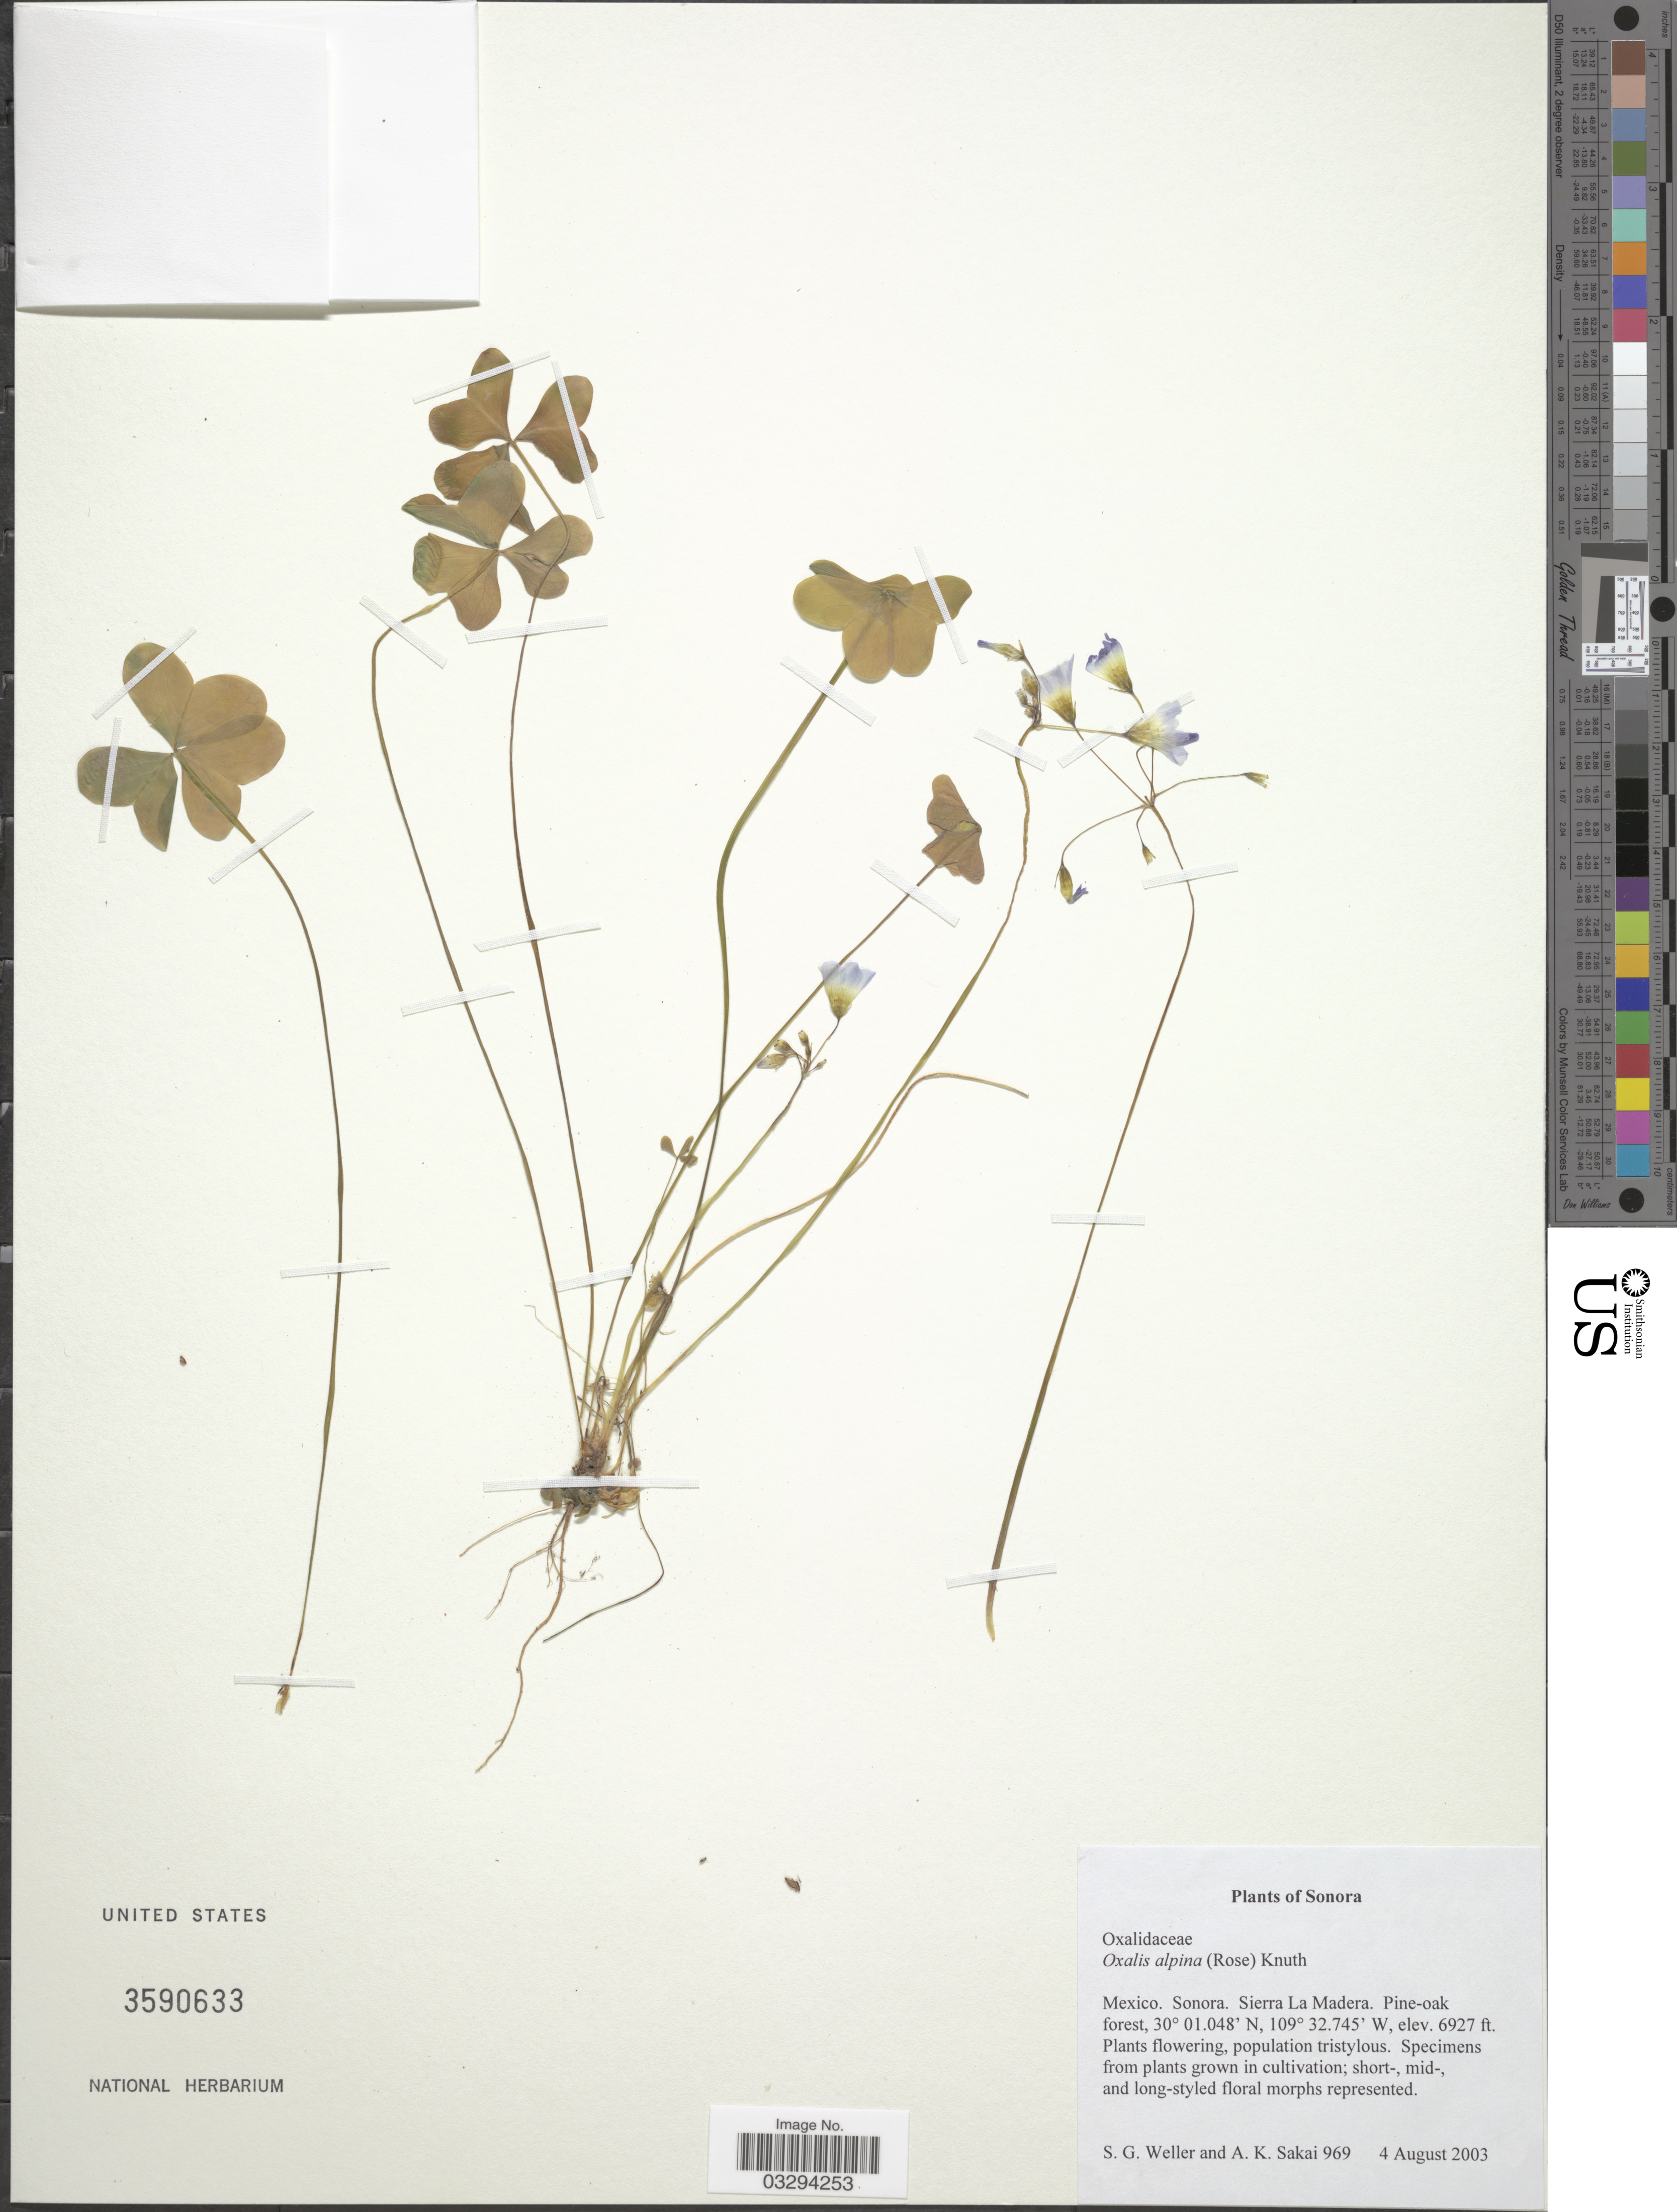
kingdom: Plantae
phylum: Tracheophyta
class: Magnoliopsida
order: Oxalidales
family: Oxalidaceae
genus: Oxalis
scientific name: Oxalis alpina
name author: (Rose) R. Knuth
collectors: S. G. Weller & A. Sakai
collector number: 969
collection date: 2003-08-04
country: Mexico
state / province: Sonora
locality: Sierra La madera.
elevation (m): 2111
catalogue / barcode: US 3590633